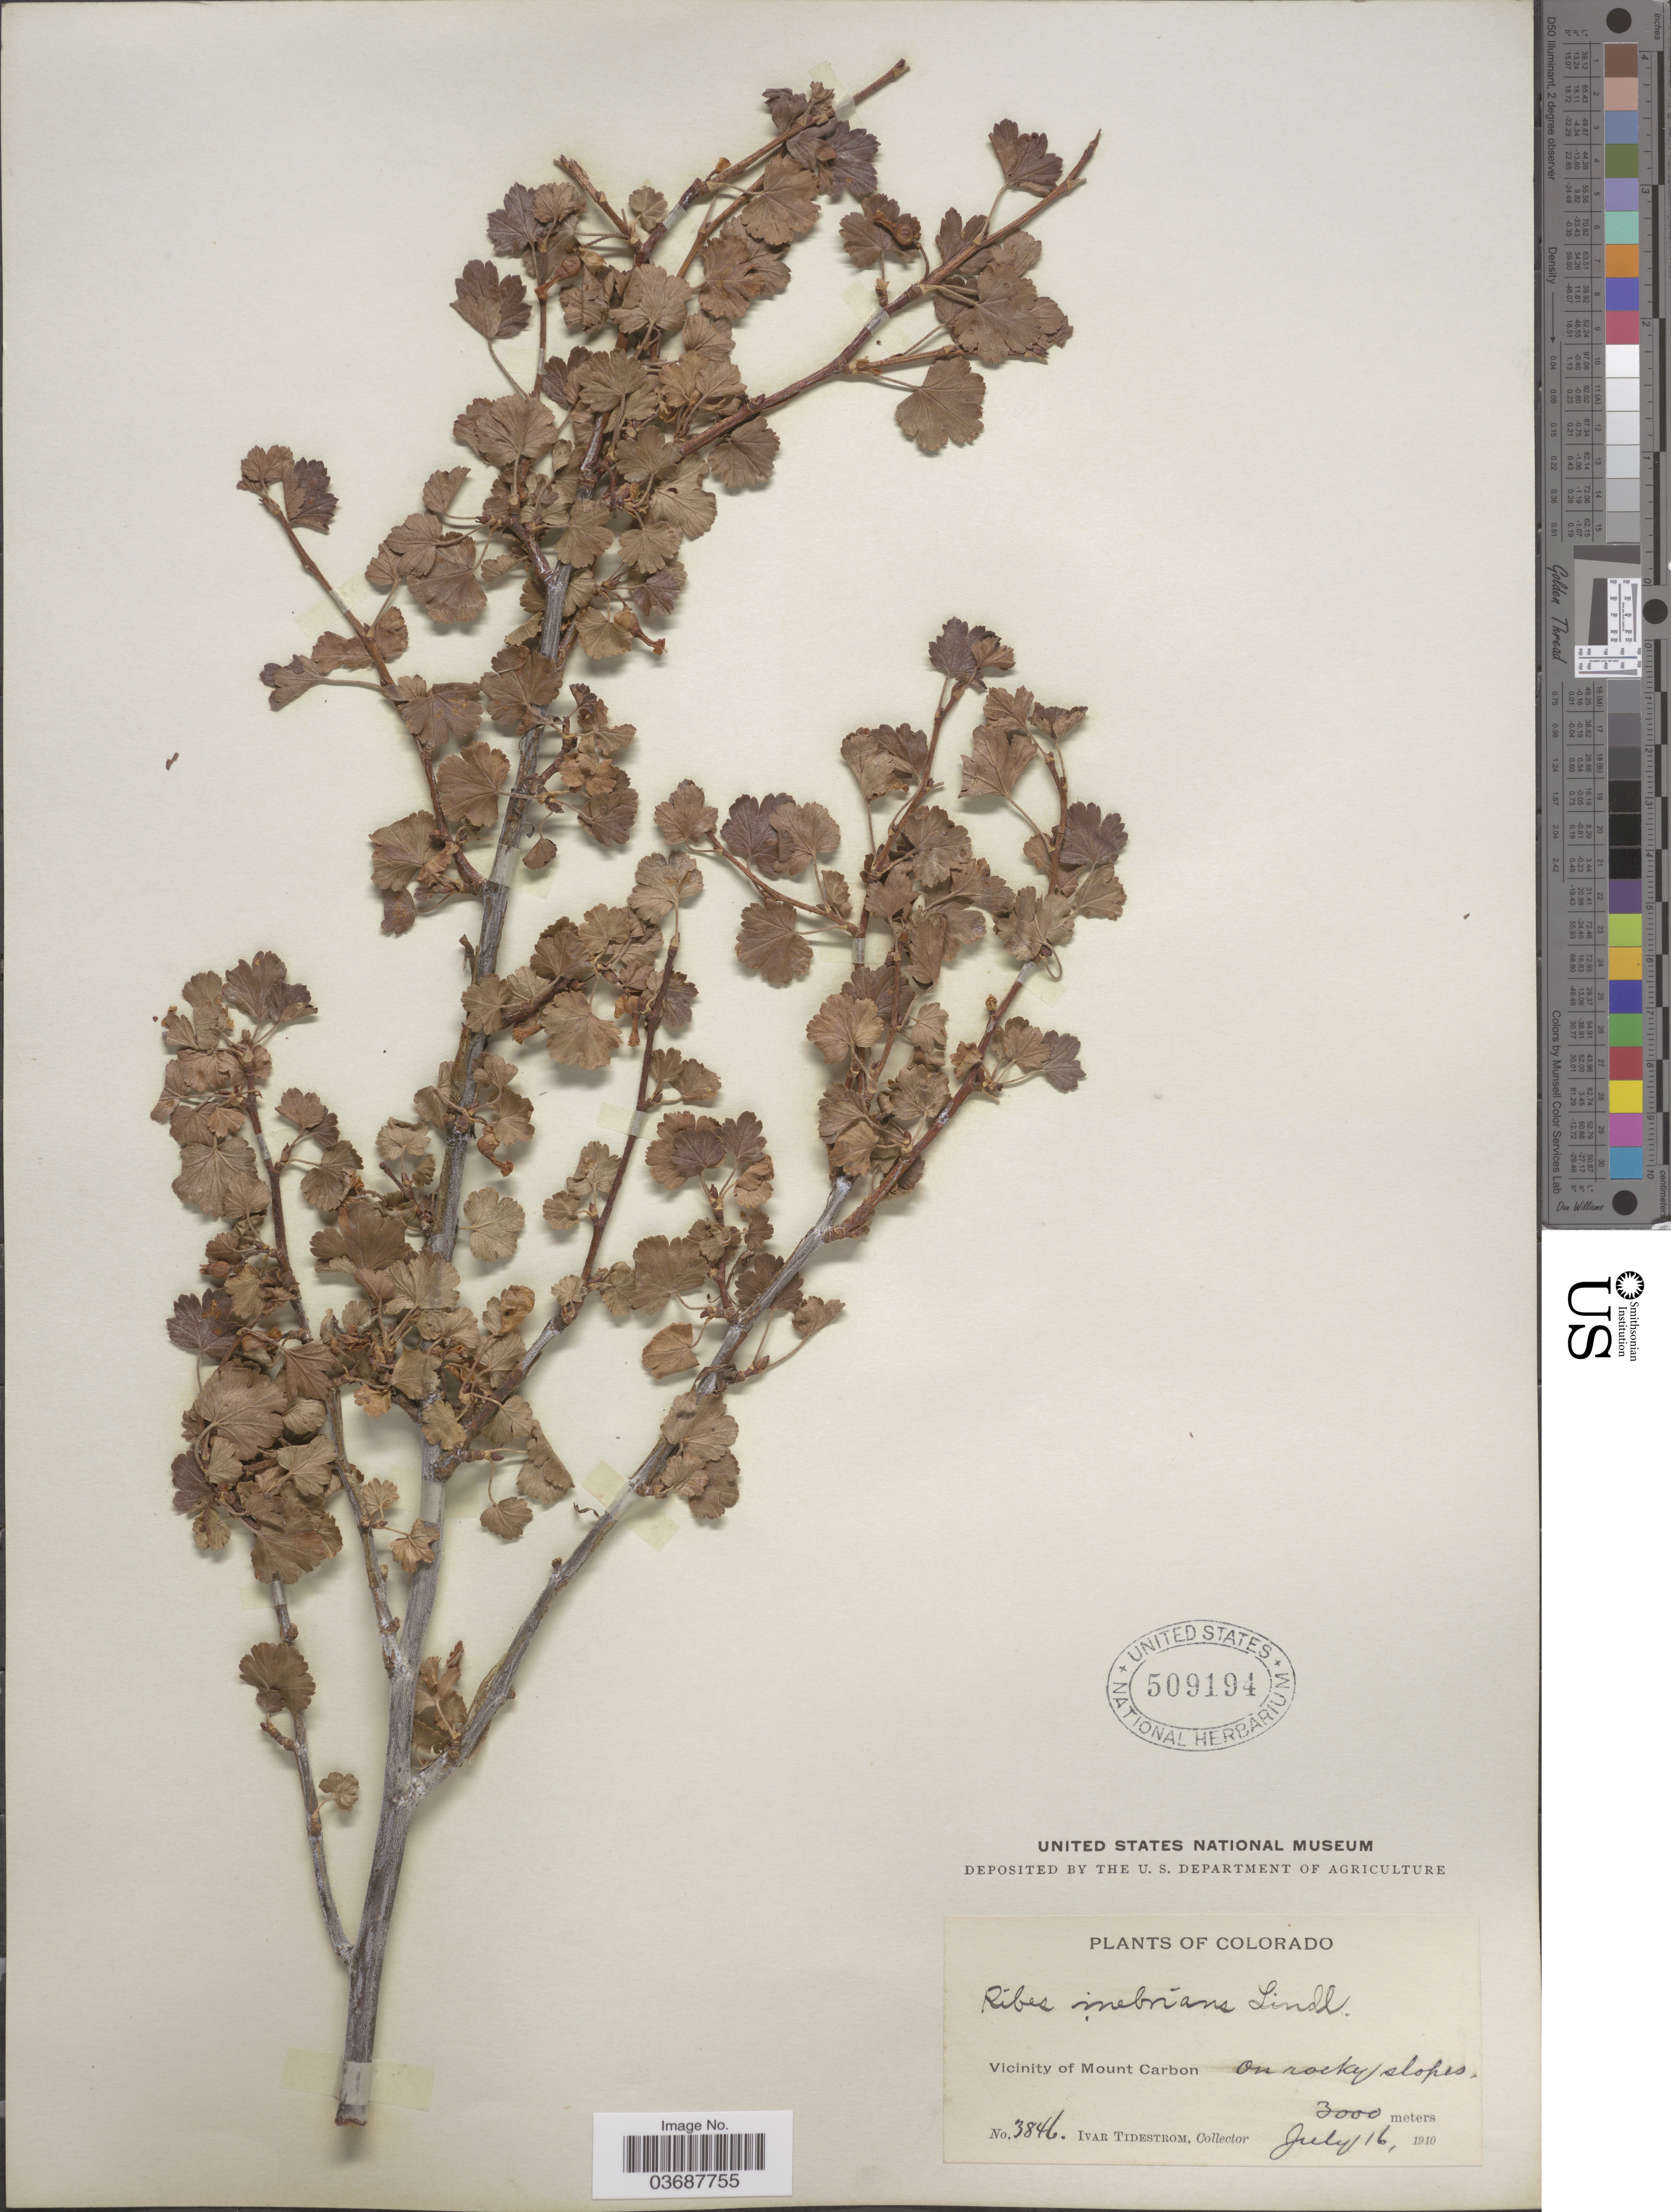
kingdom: Plantae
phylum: Tracheophyta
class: Magnoliopsida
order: Saxifragales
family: Grossulariaceae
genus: Ribes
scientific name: Ribes inebrians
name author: Lindl.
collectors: I. F. Tidestrom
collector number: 3846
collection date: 1910-07-16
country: United States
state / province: Colorado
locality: Vicinity of Mount Carbon.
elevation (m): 3000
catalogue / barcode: US 509194